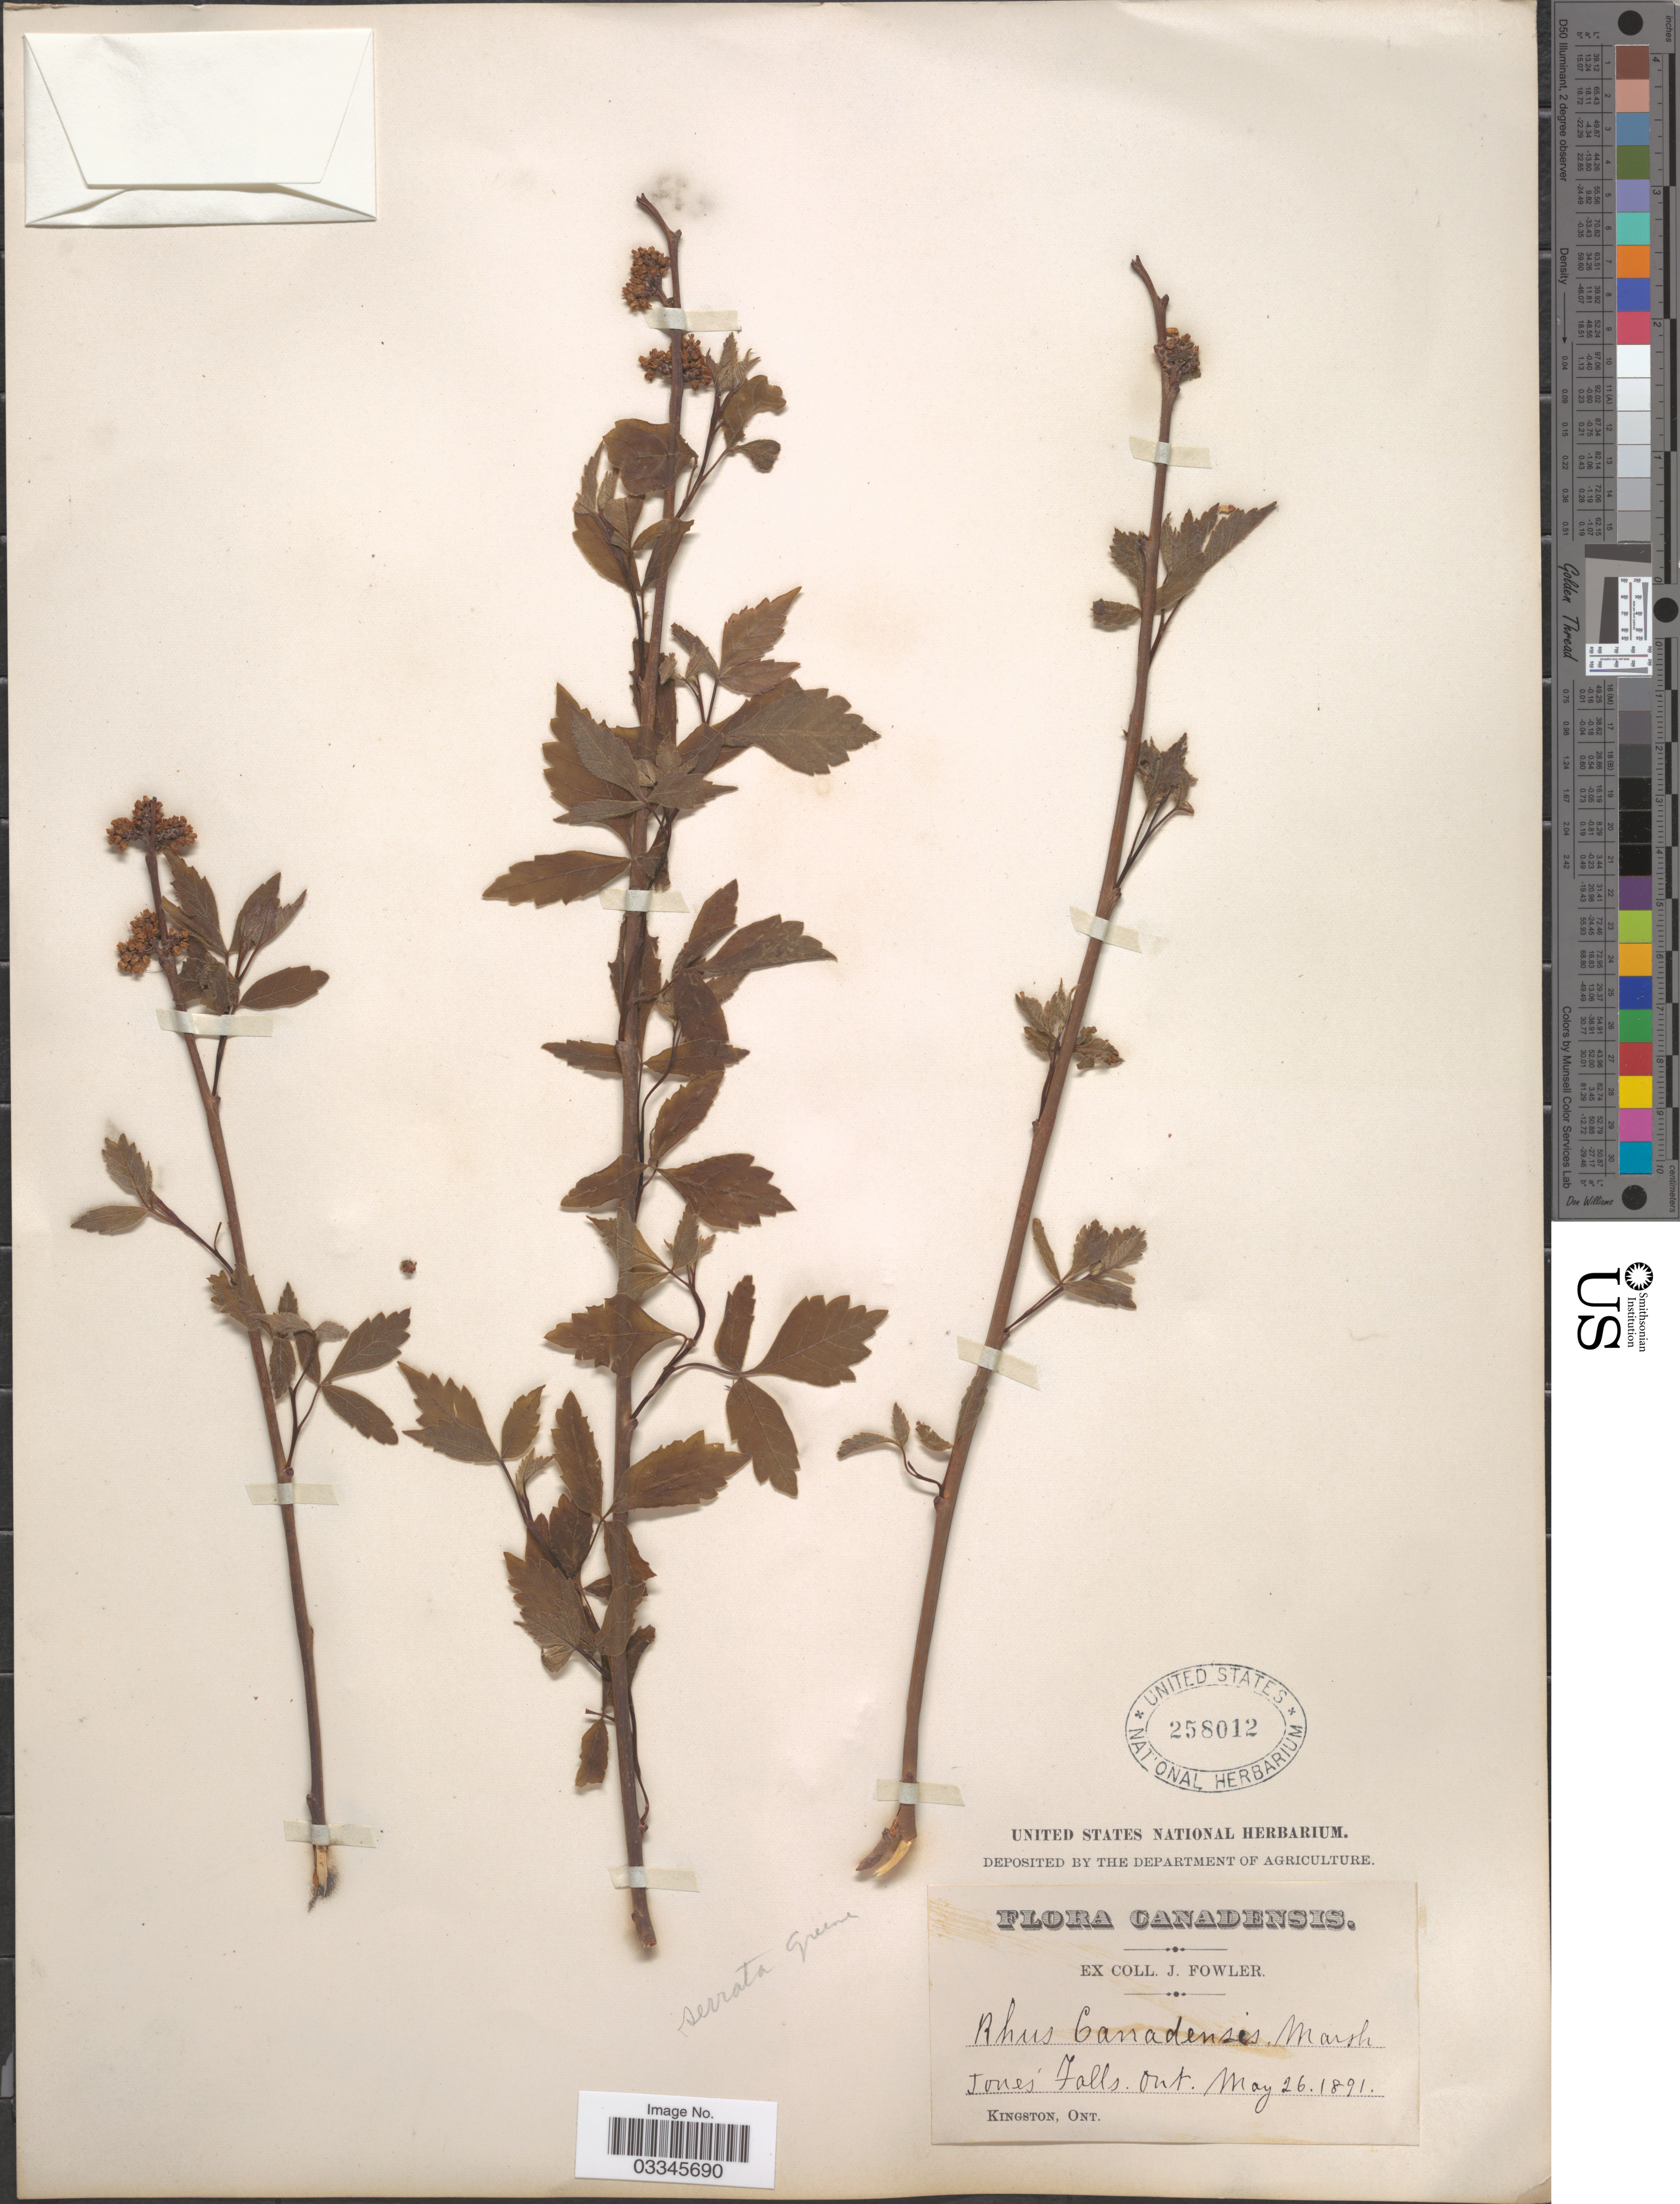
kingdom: Plantae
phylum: Tracheophyta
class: Magnoliopsida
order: Sapindales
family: Anacardiaceae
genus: Rhus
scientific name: Rhus canadensis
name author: Marshall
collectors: J. Fowler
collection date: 1891-05-26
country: Canada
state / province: Ontario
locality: Jones' Falls.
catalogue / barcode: US 258012